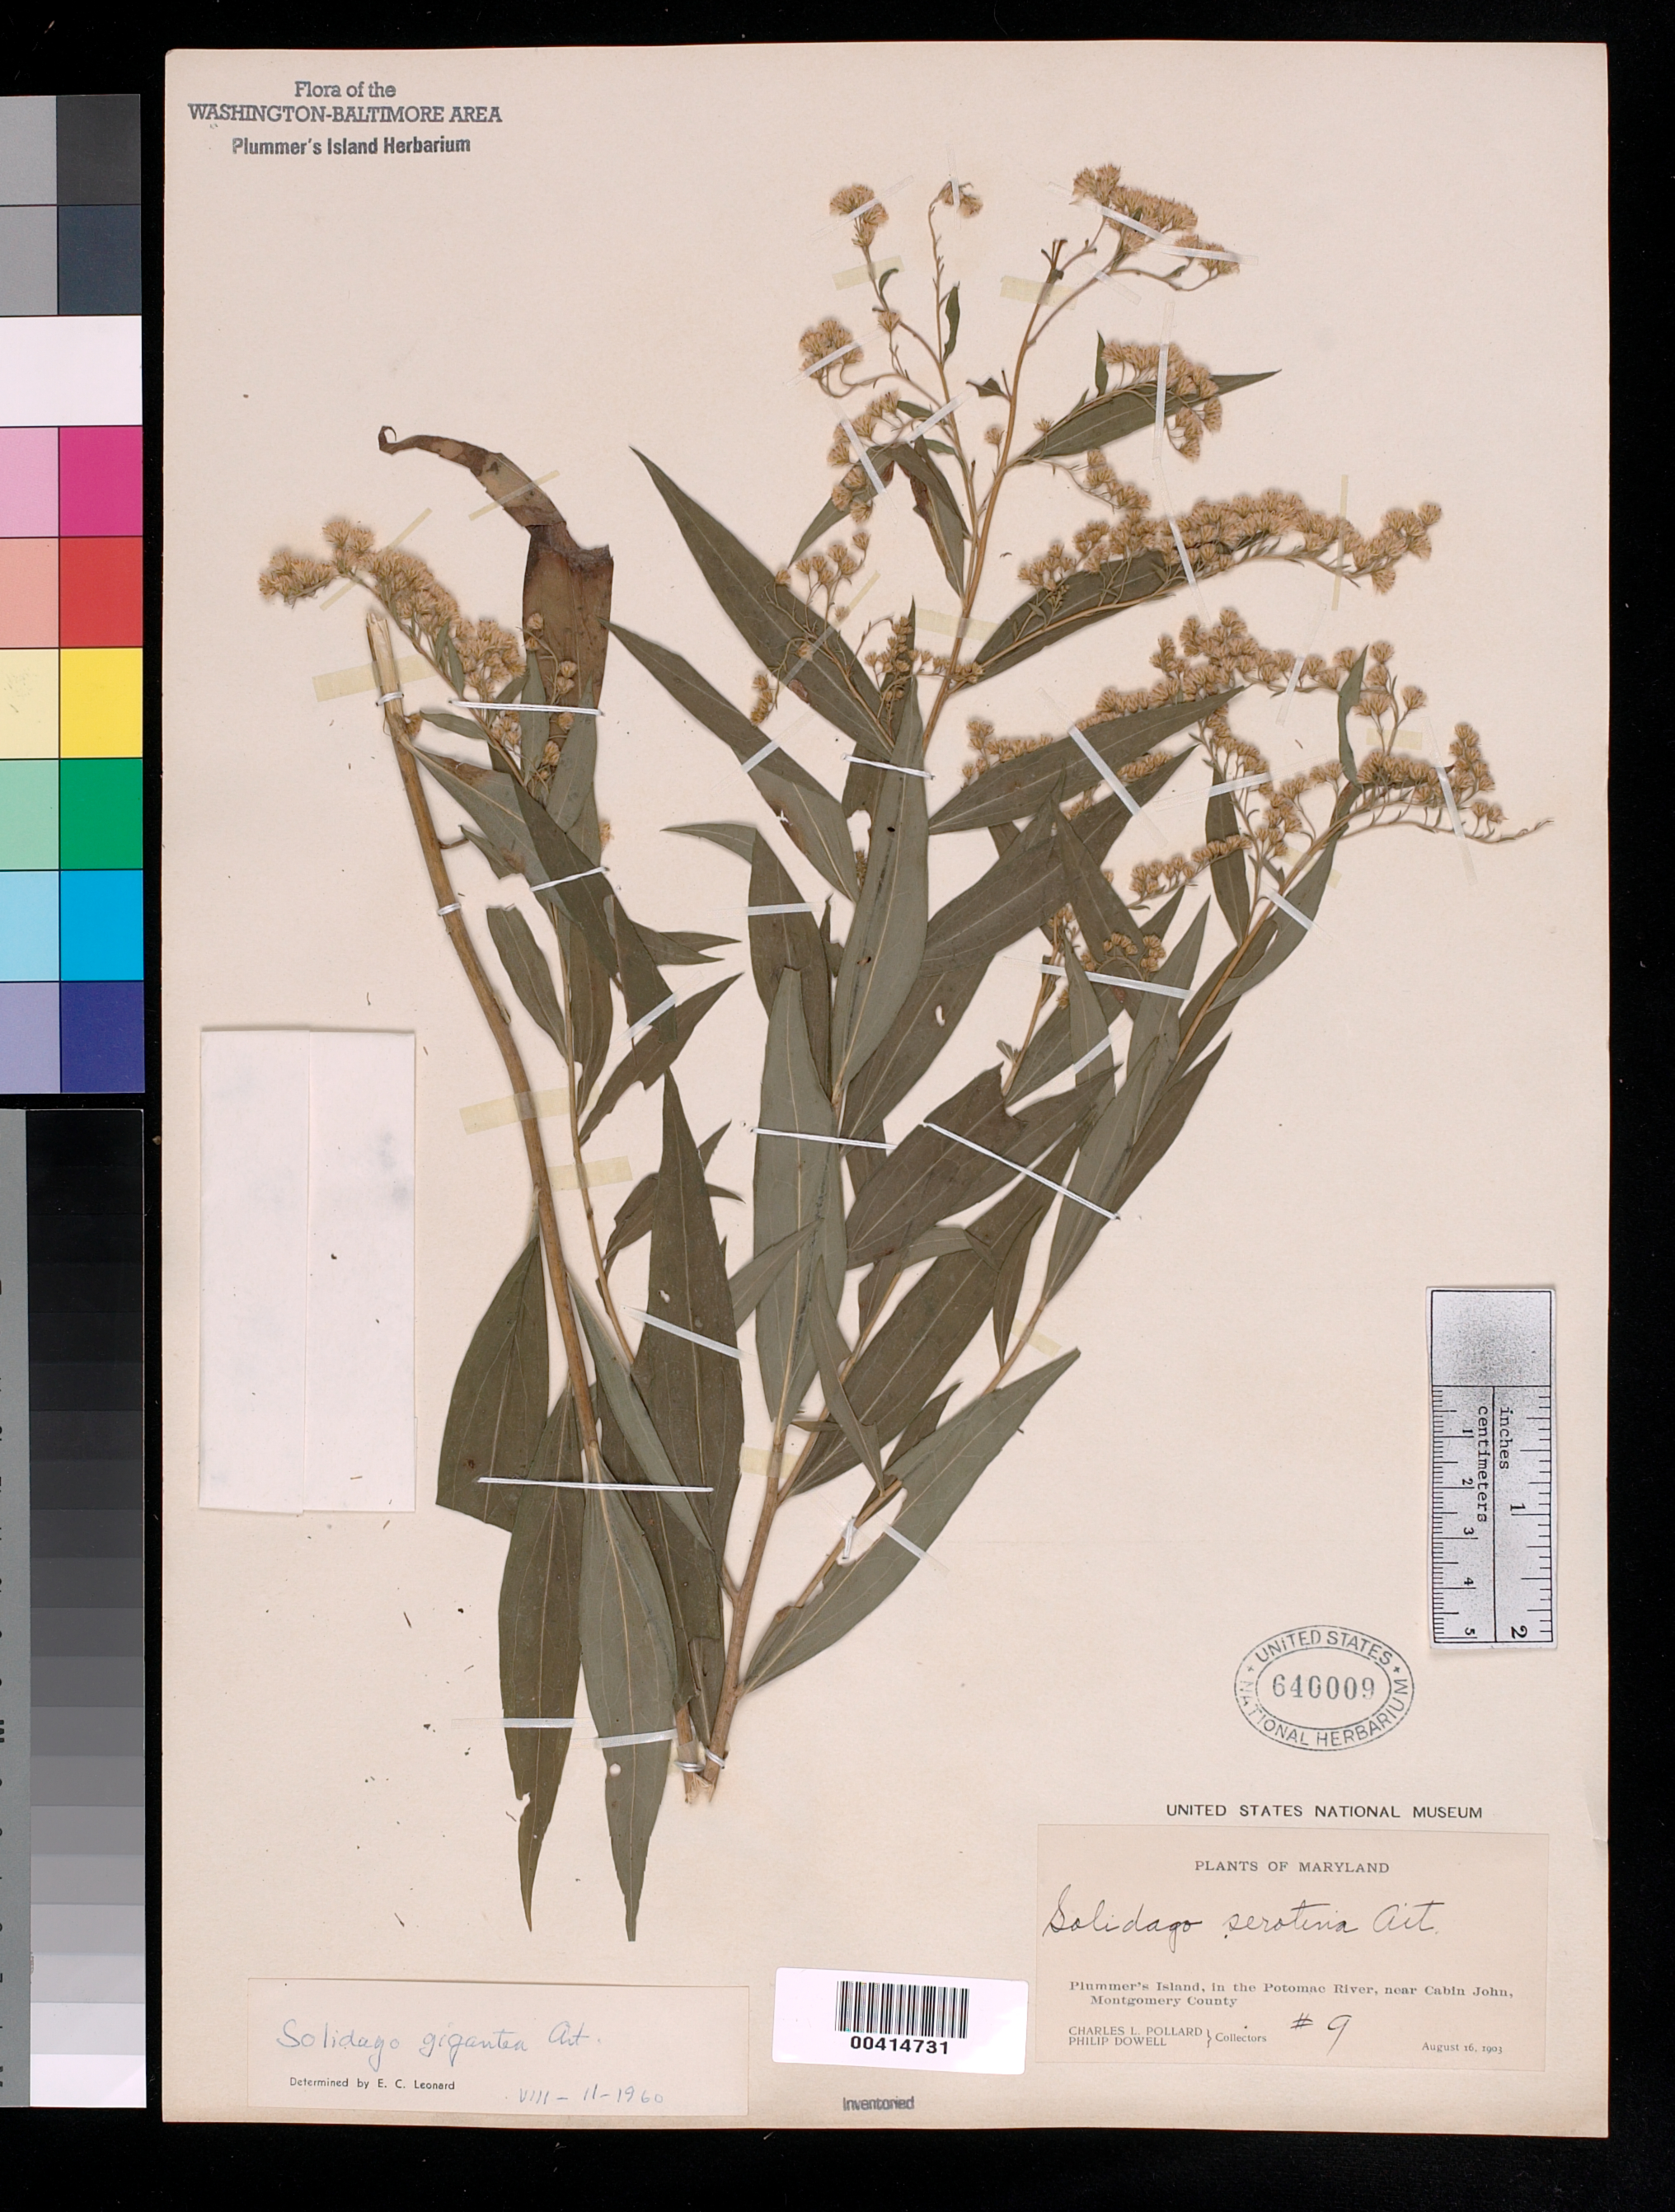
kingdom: Plantae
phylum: Tracheophyta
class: Magnoliopsida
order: Asterales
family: Asteraceae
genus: Solidago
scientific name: Solidago gigantea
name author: Aiton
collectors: C. L. Pollard & P. Dowell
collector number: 9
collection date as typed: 16 Aug 1903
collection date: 1903-08-16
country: United States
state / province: Maryland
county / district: Montgomery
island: Plummers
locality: Plummer's Island C. & O. Canal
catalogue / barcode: US 640009